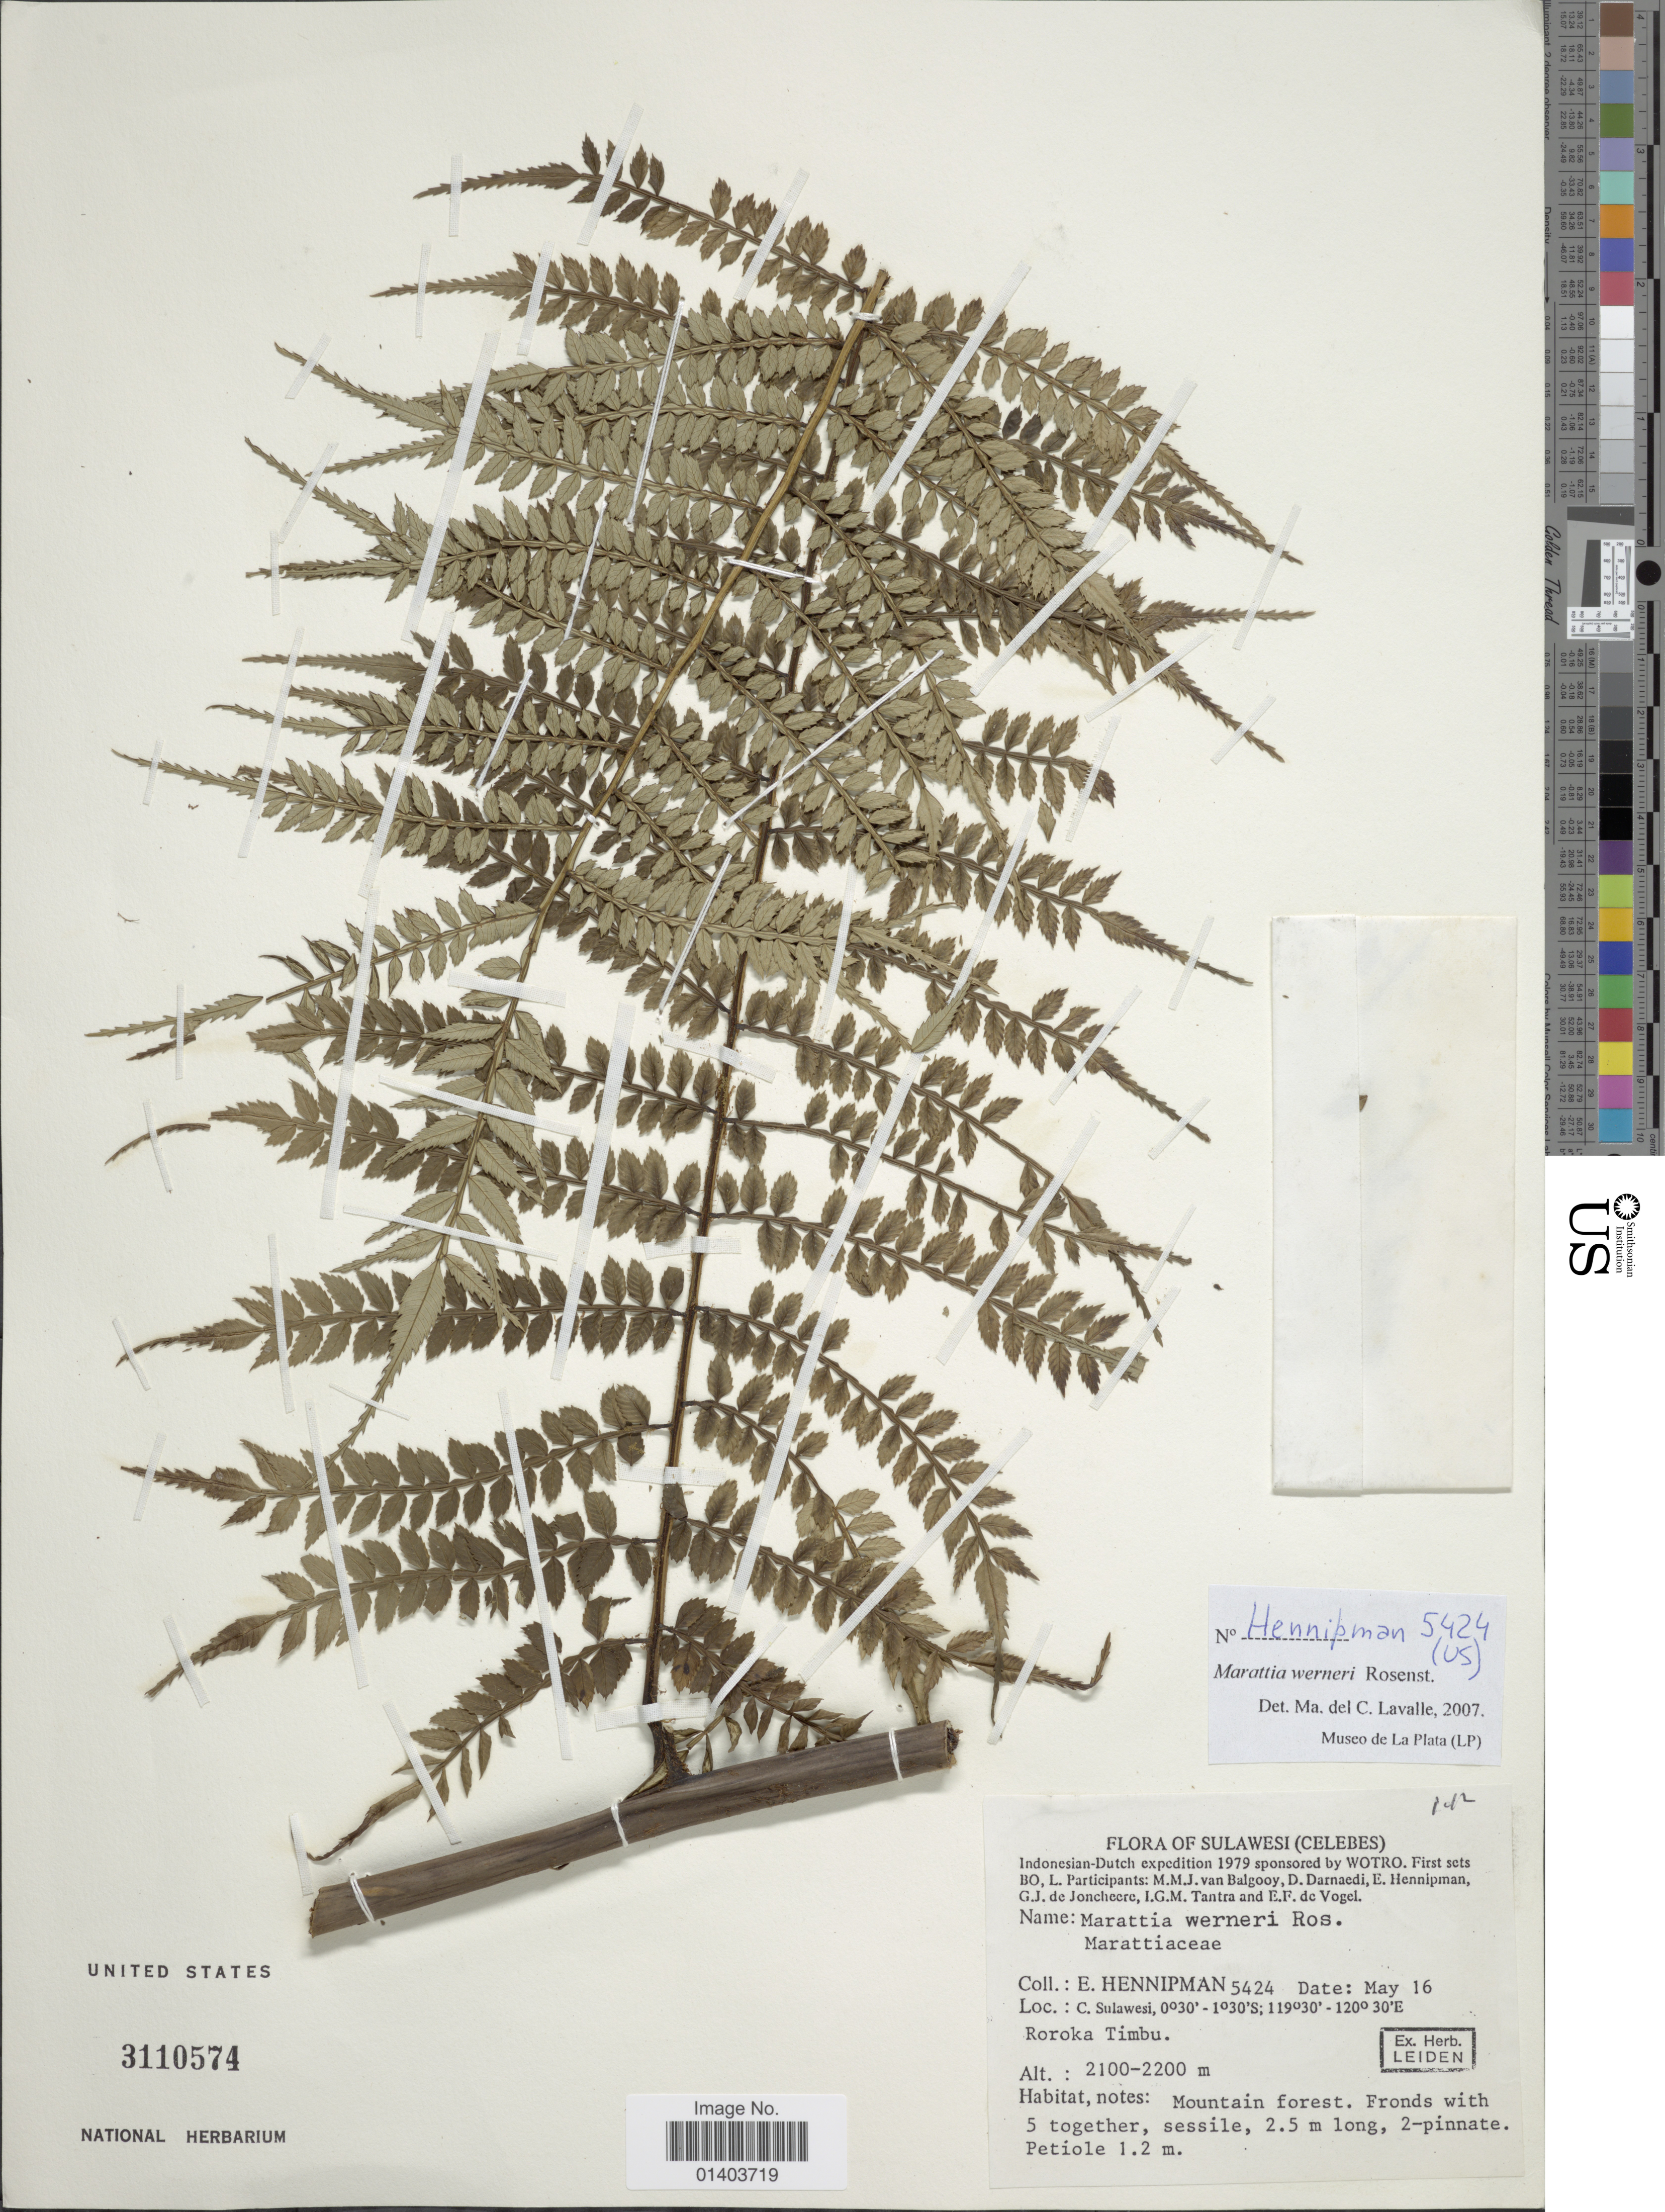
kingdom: Plantae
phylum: Tracheophyta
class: Polypodiopsida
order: Marattiales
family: Marattiaceae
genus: Ptisana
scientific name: Ptisana melanesica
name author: (Kuhn) Murdock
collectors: E. Hennipman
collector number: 5424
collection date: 1979-05-16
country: Indonesia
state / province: Sulawesi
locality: (Celebes), C. Sulawesi, Roroka Timbu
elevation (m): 2100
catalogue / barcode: US 3110574